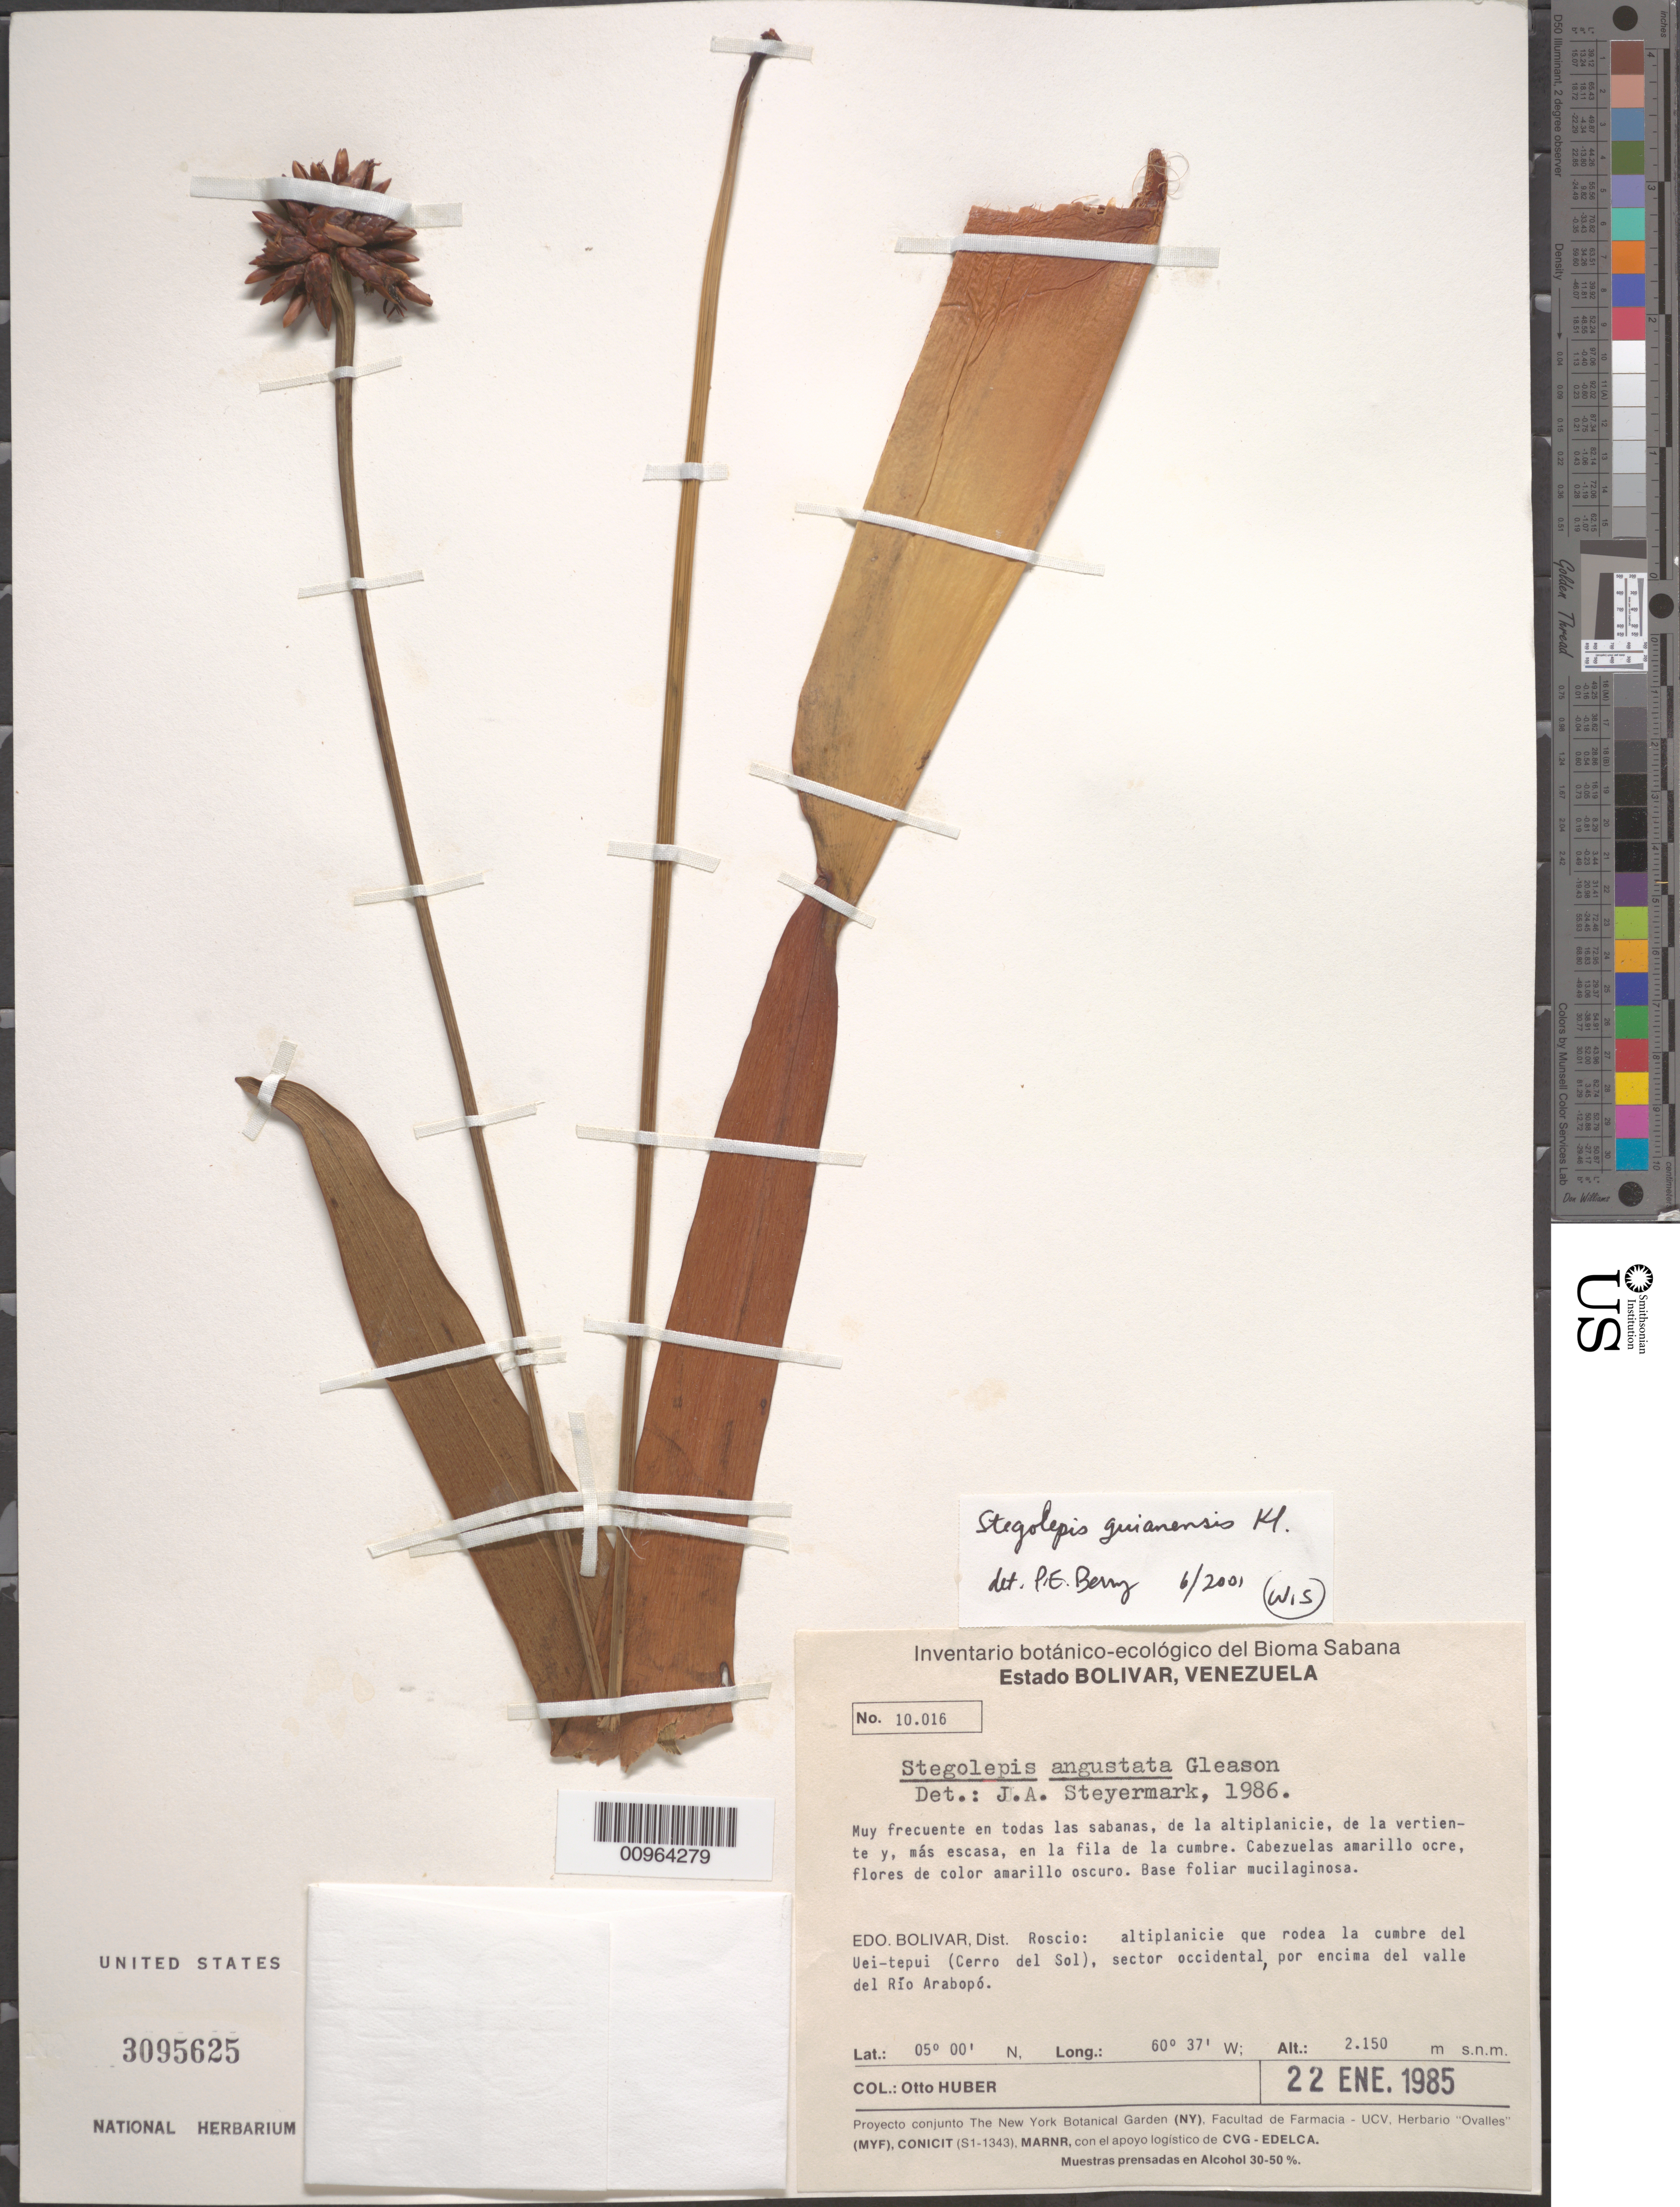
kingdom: Plantae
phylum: Tracheophyta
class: Liliopsida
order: Poales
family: Rapateaceae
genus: Stegolepis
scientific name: Stegolepis guianensis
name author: Klotzsch ex Körn.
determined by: Berry, P. E., (WIS), University of Wisconsin - Madison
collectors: O. Huber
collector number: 10016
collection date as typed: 22-Jan-85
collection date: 1985-01-22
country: Venezuela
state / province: Bolívar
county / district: Roscio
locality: Uei-tepuí (Cerro del Sol), sector occidental; por encima del valle del Río Arabapó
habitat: En todas las sabanas, de la altiplanicie, de la vertiente y, mas escasa, en la fila de la cumbre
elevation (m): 2150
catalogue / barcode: US 3095625